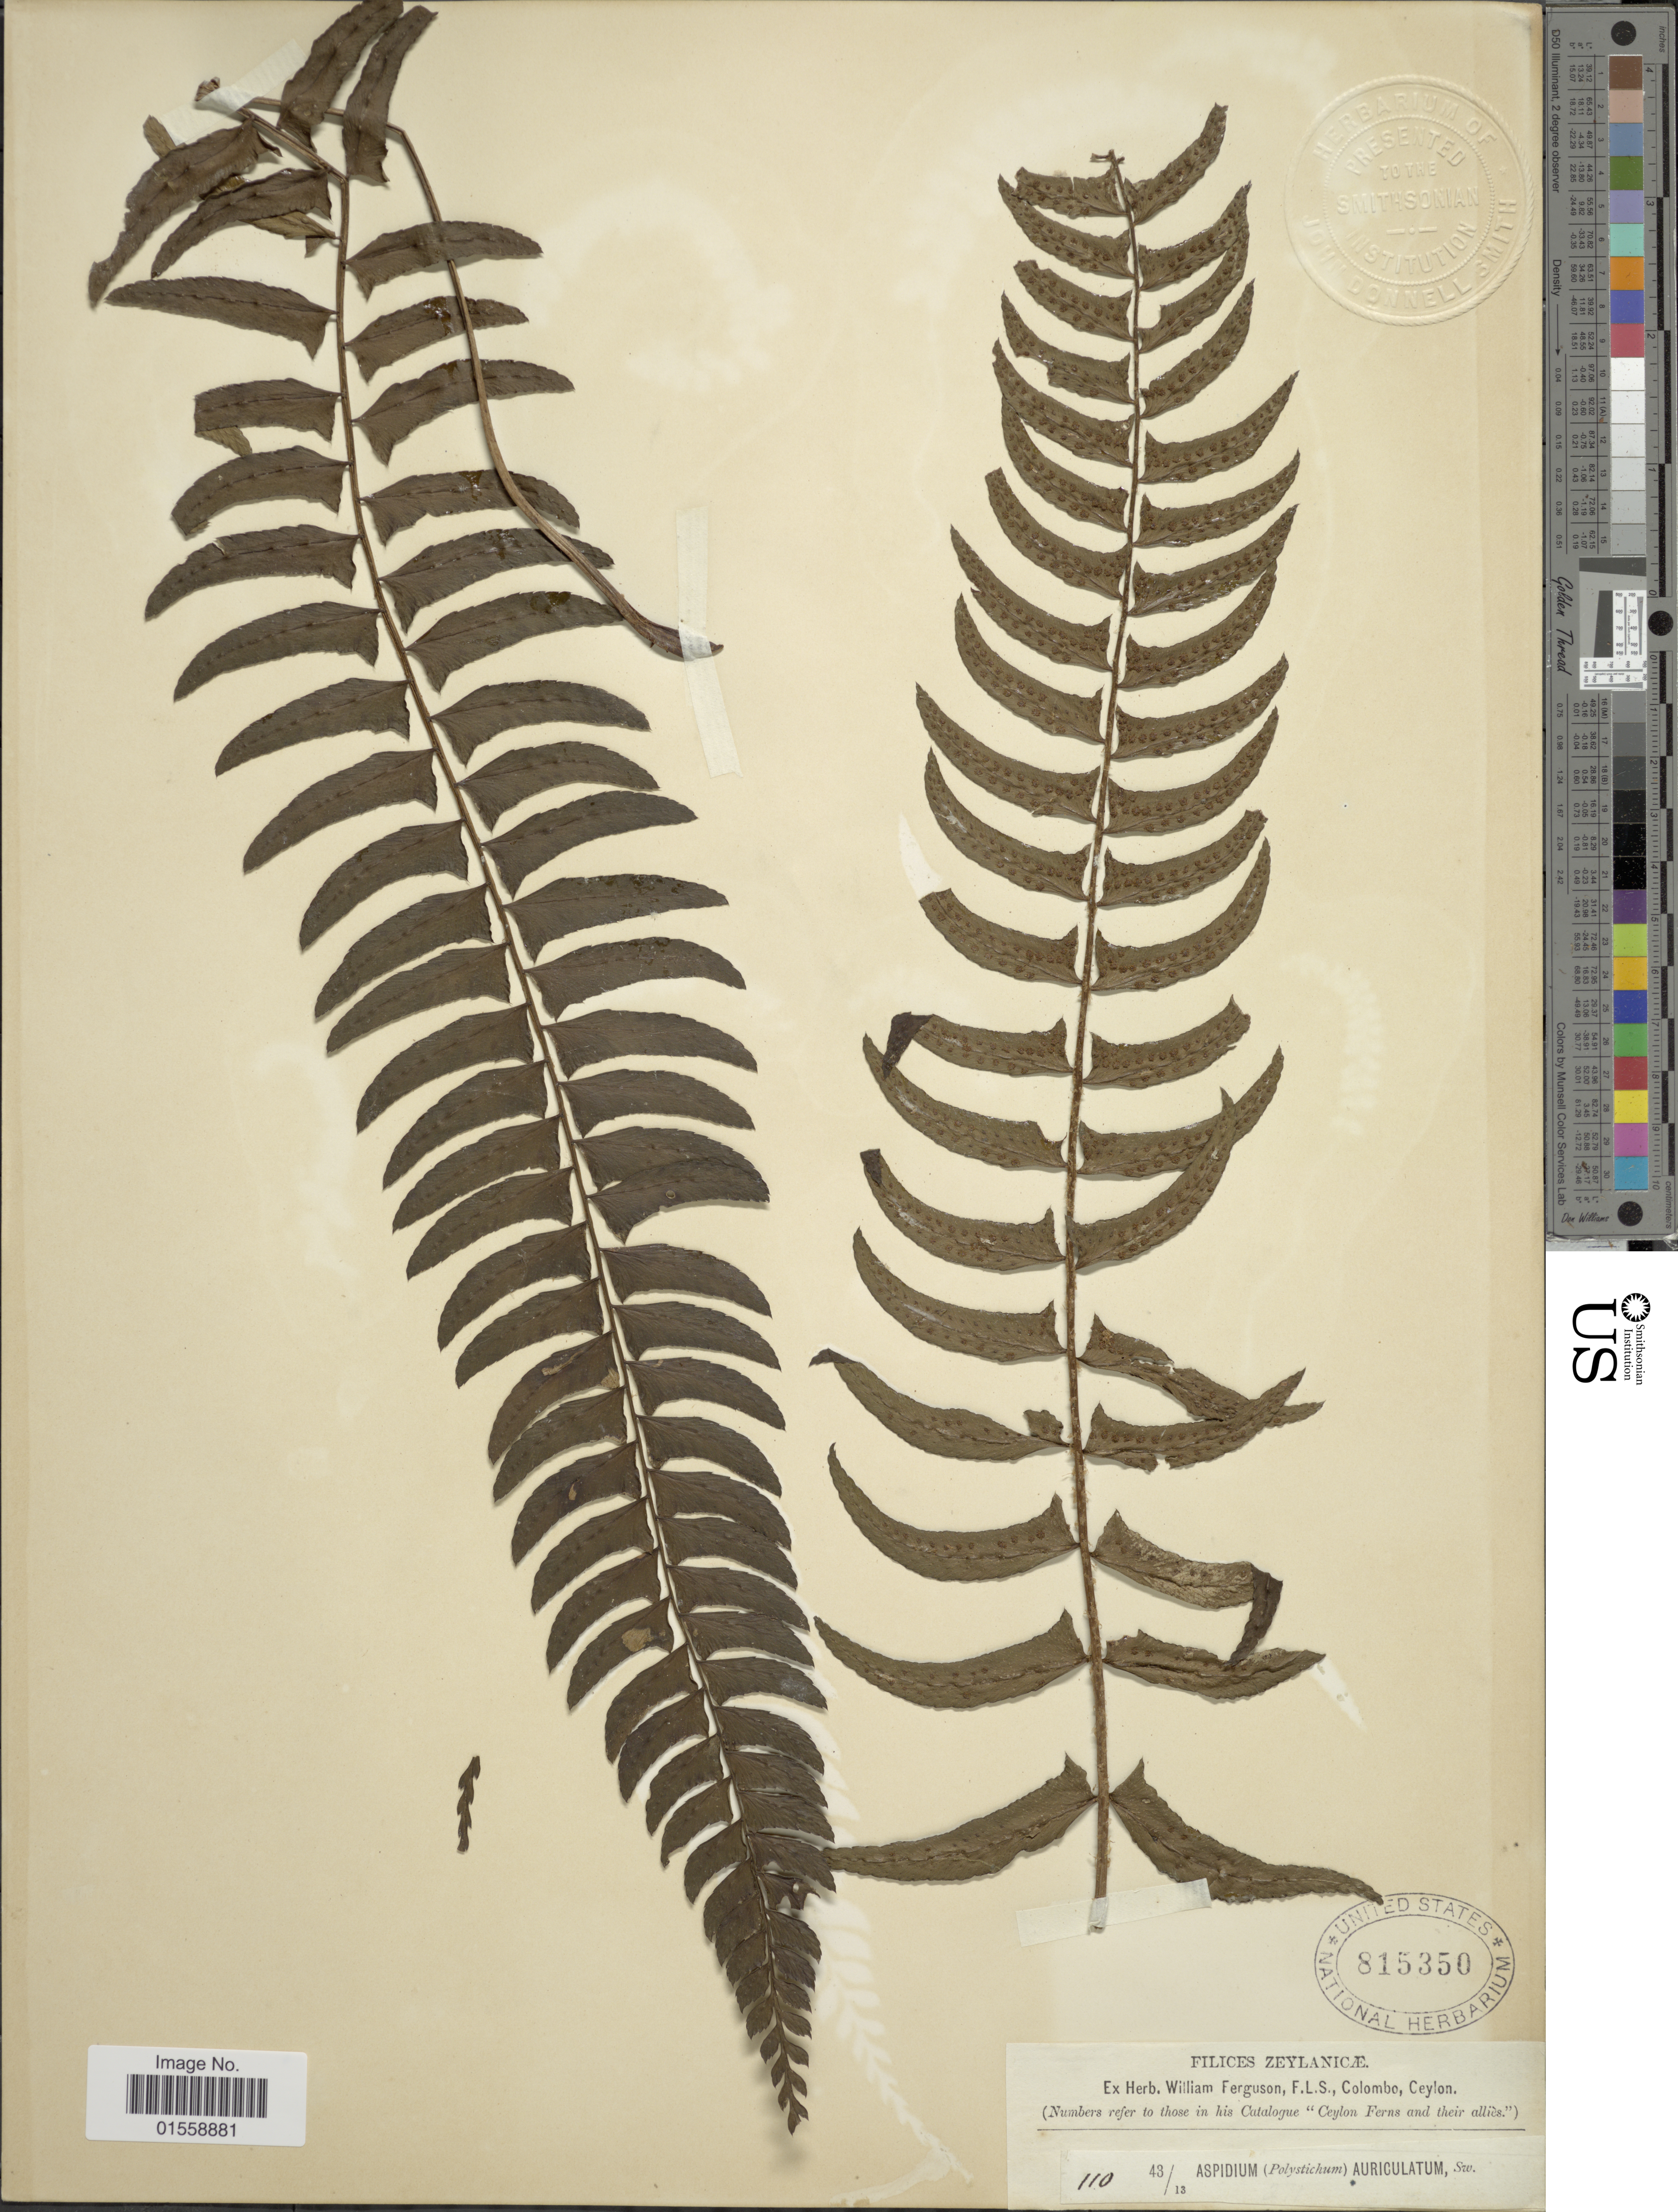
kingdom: Plantae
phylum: Tracheophyta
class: Polypodiopsida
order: Polypodiales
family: Dryopteridaceae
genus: Polystichum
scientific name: Polystichum auriculatum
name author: (L.) C. Presl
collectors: ex herb. W. Ferguson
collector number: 110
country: Sri Lanka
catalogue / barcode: US 815350